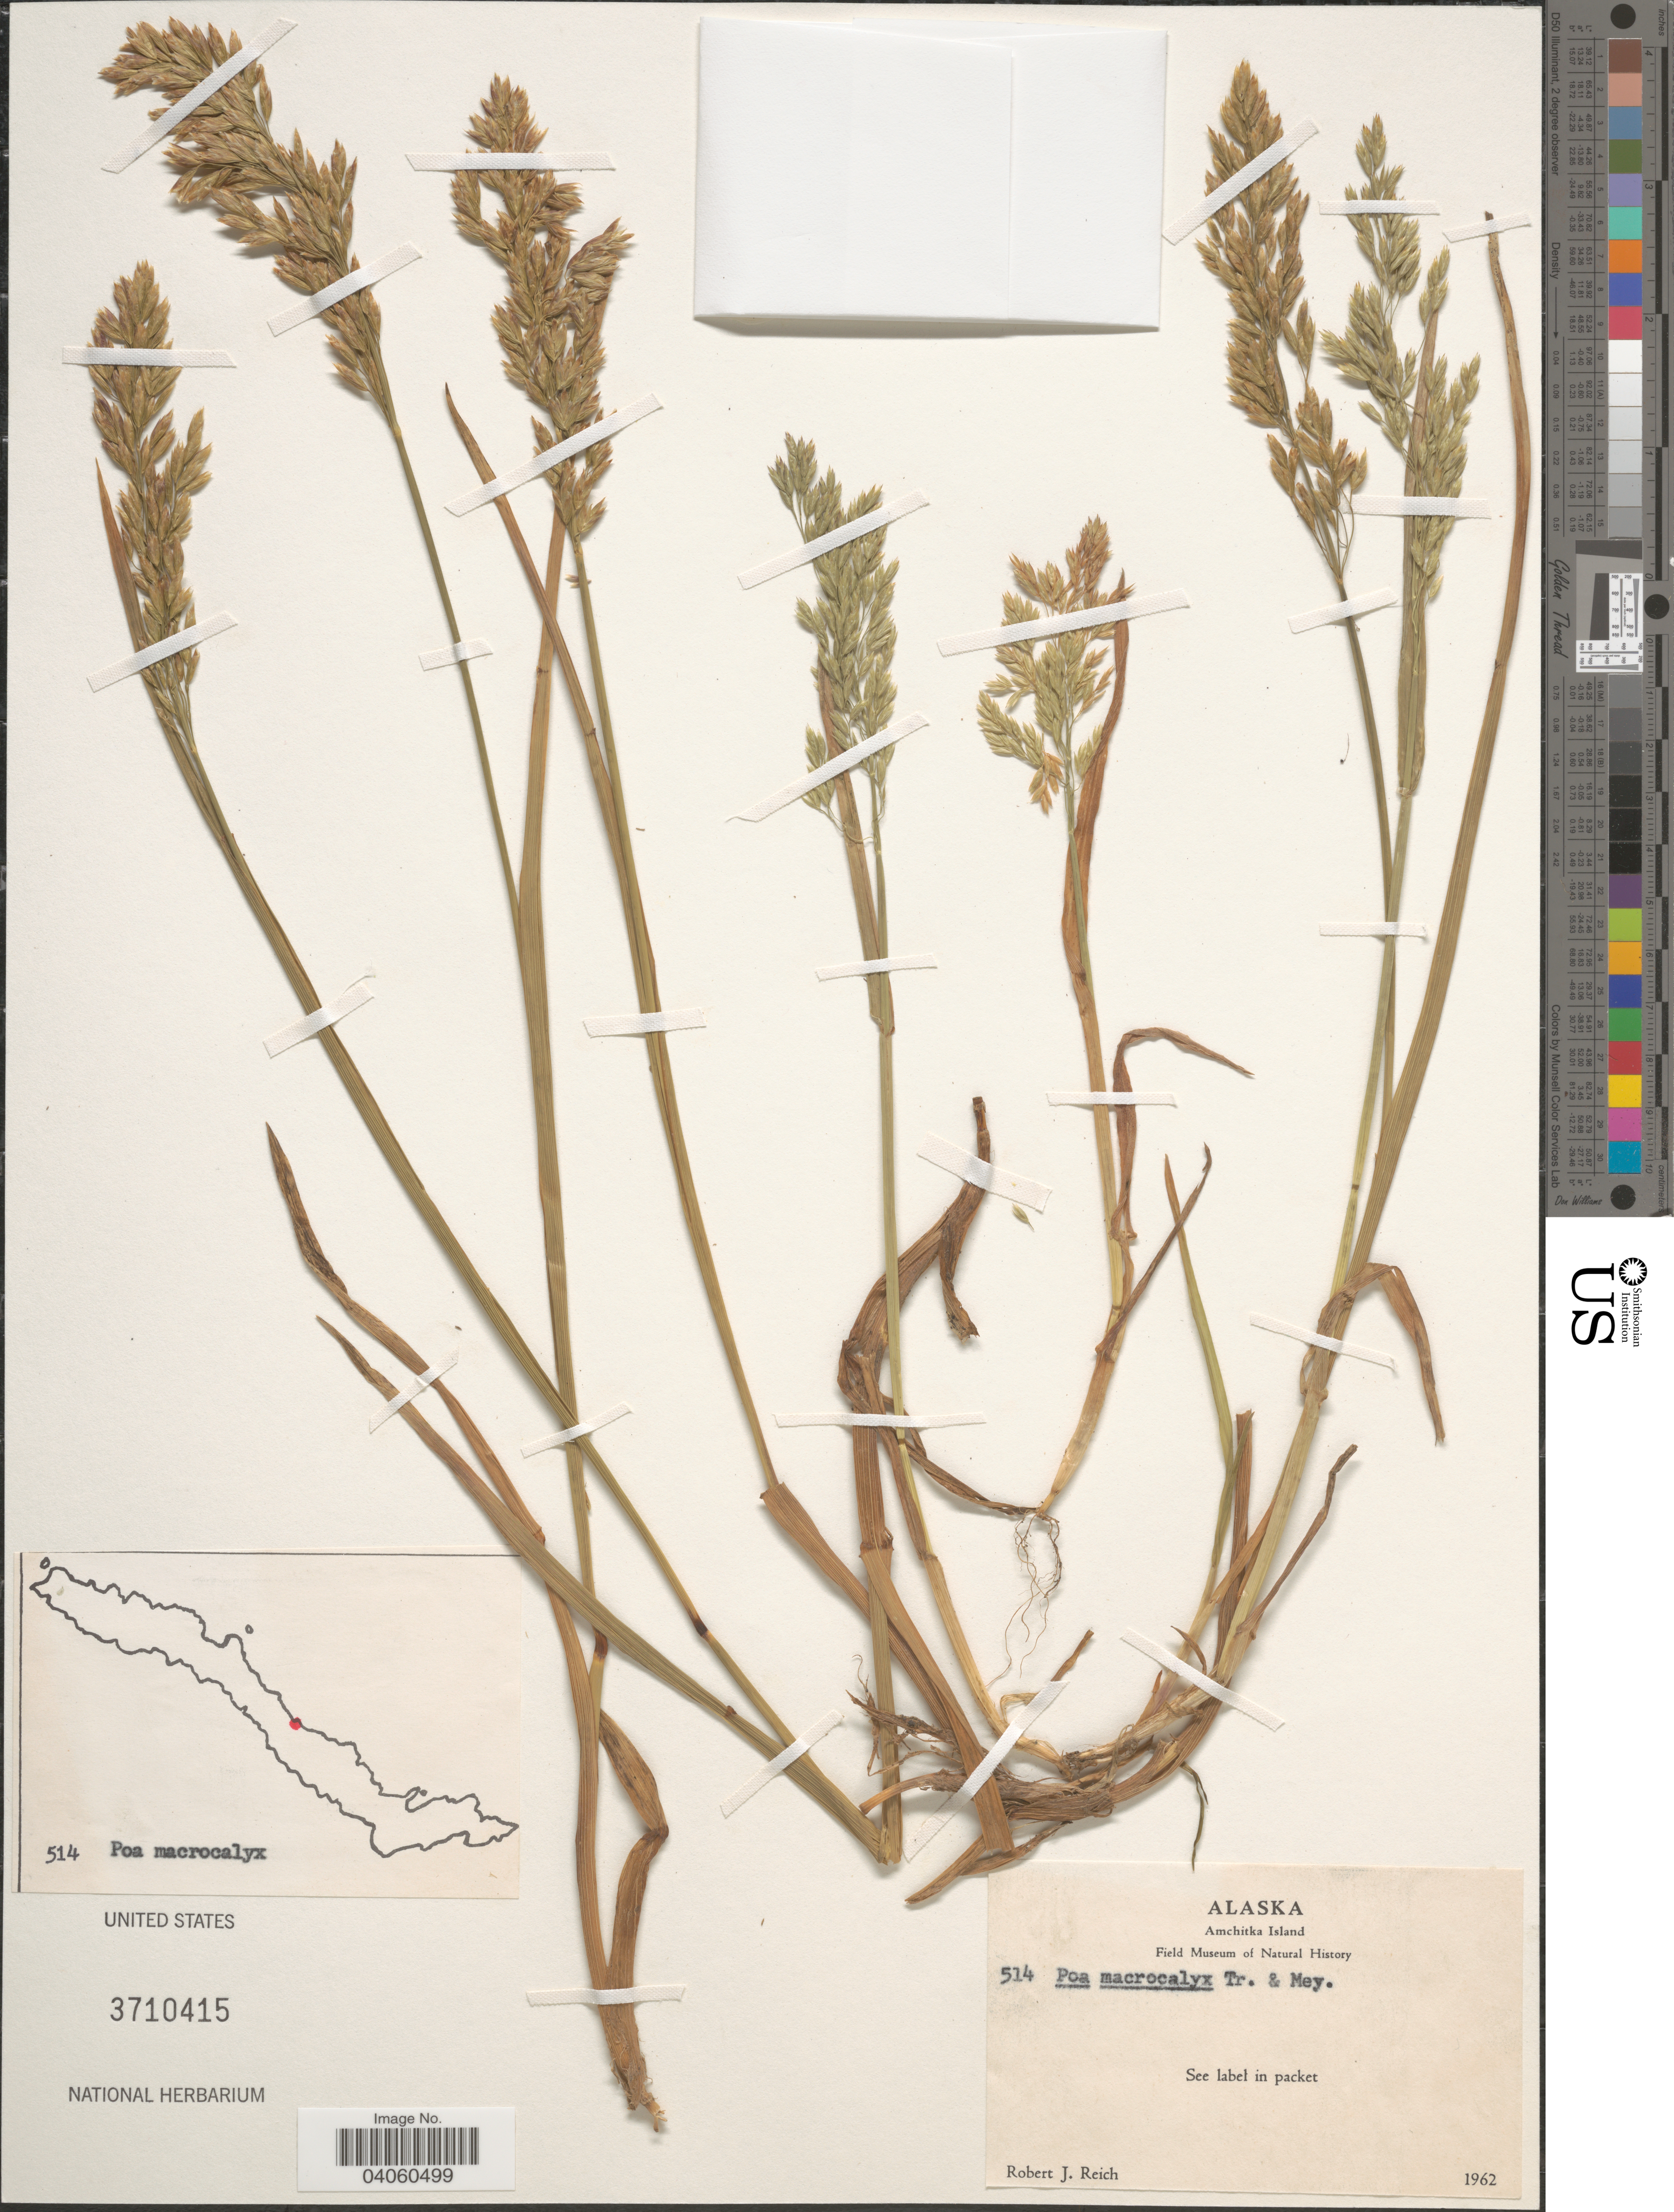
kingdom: Plantae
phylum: Tracheophyta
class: Liliopsida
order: Poales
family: Poaceae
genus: Poa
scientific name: Poa macrocalyx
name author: Trautv. & C.A. Mey.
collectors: R. Reich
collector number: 514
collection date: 1962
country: United States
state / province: Alaska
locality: Amchitka Island.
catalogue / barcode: US 3710415